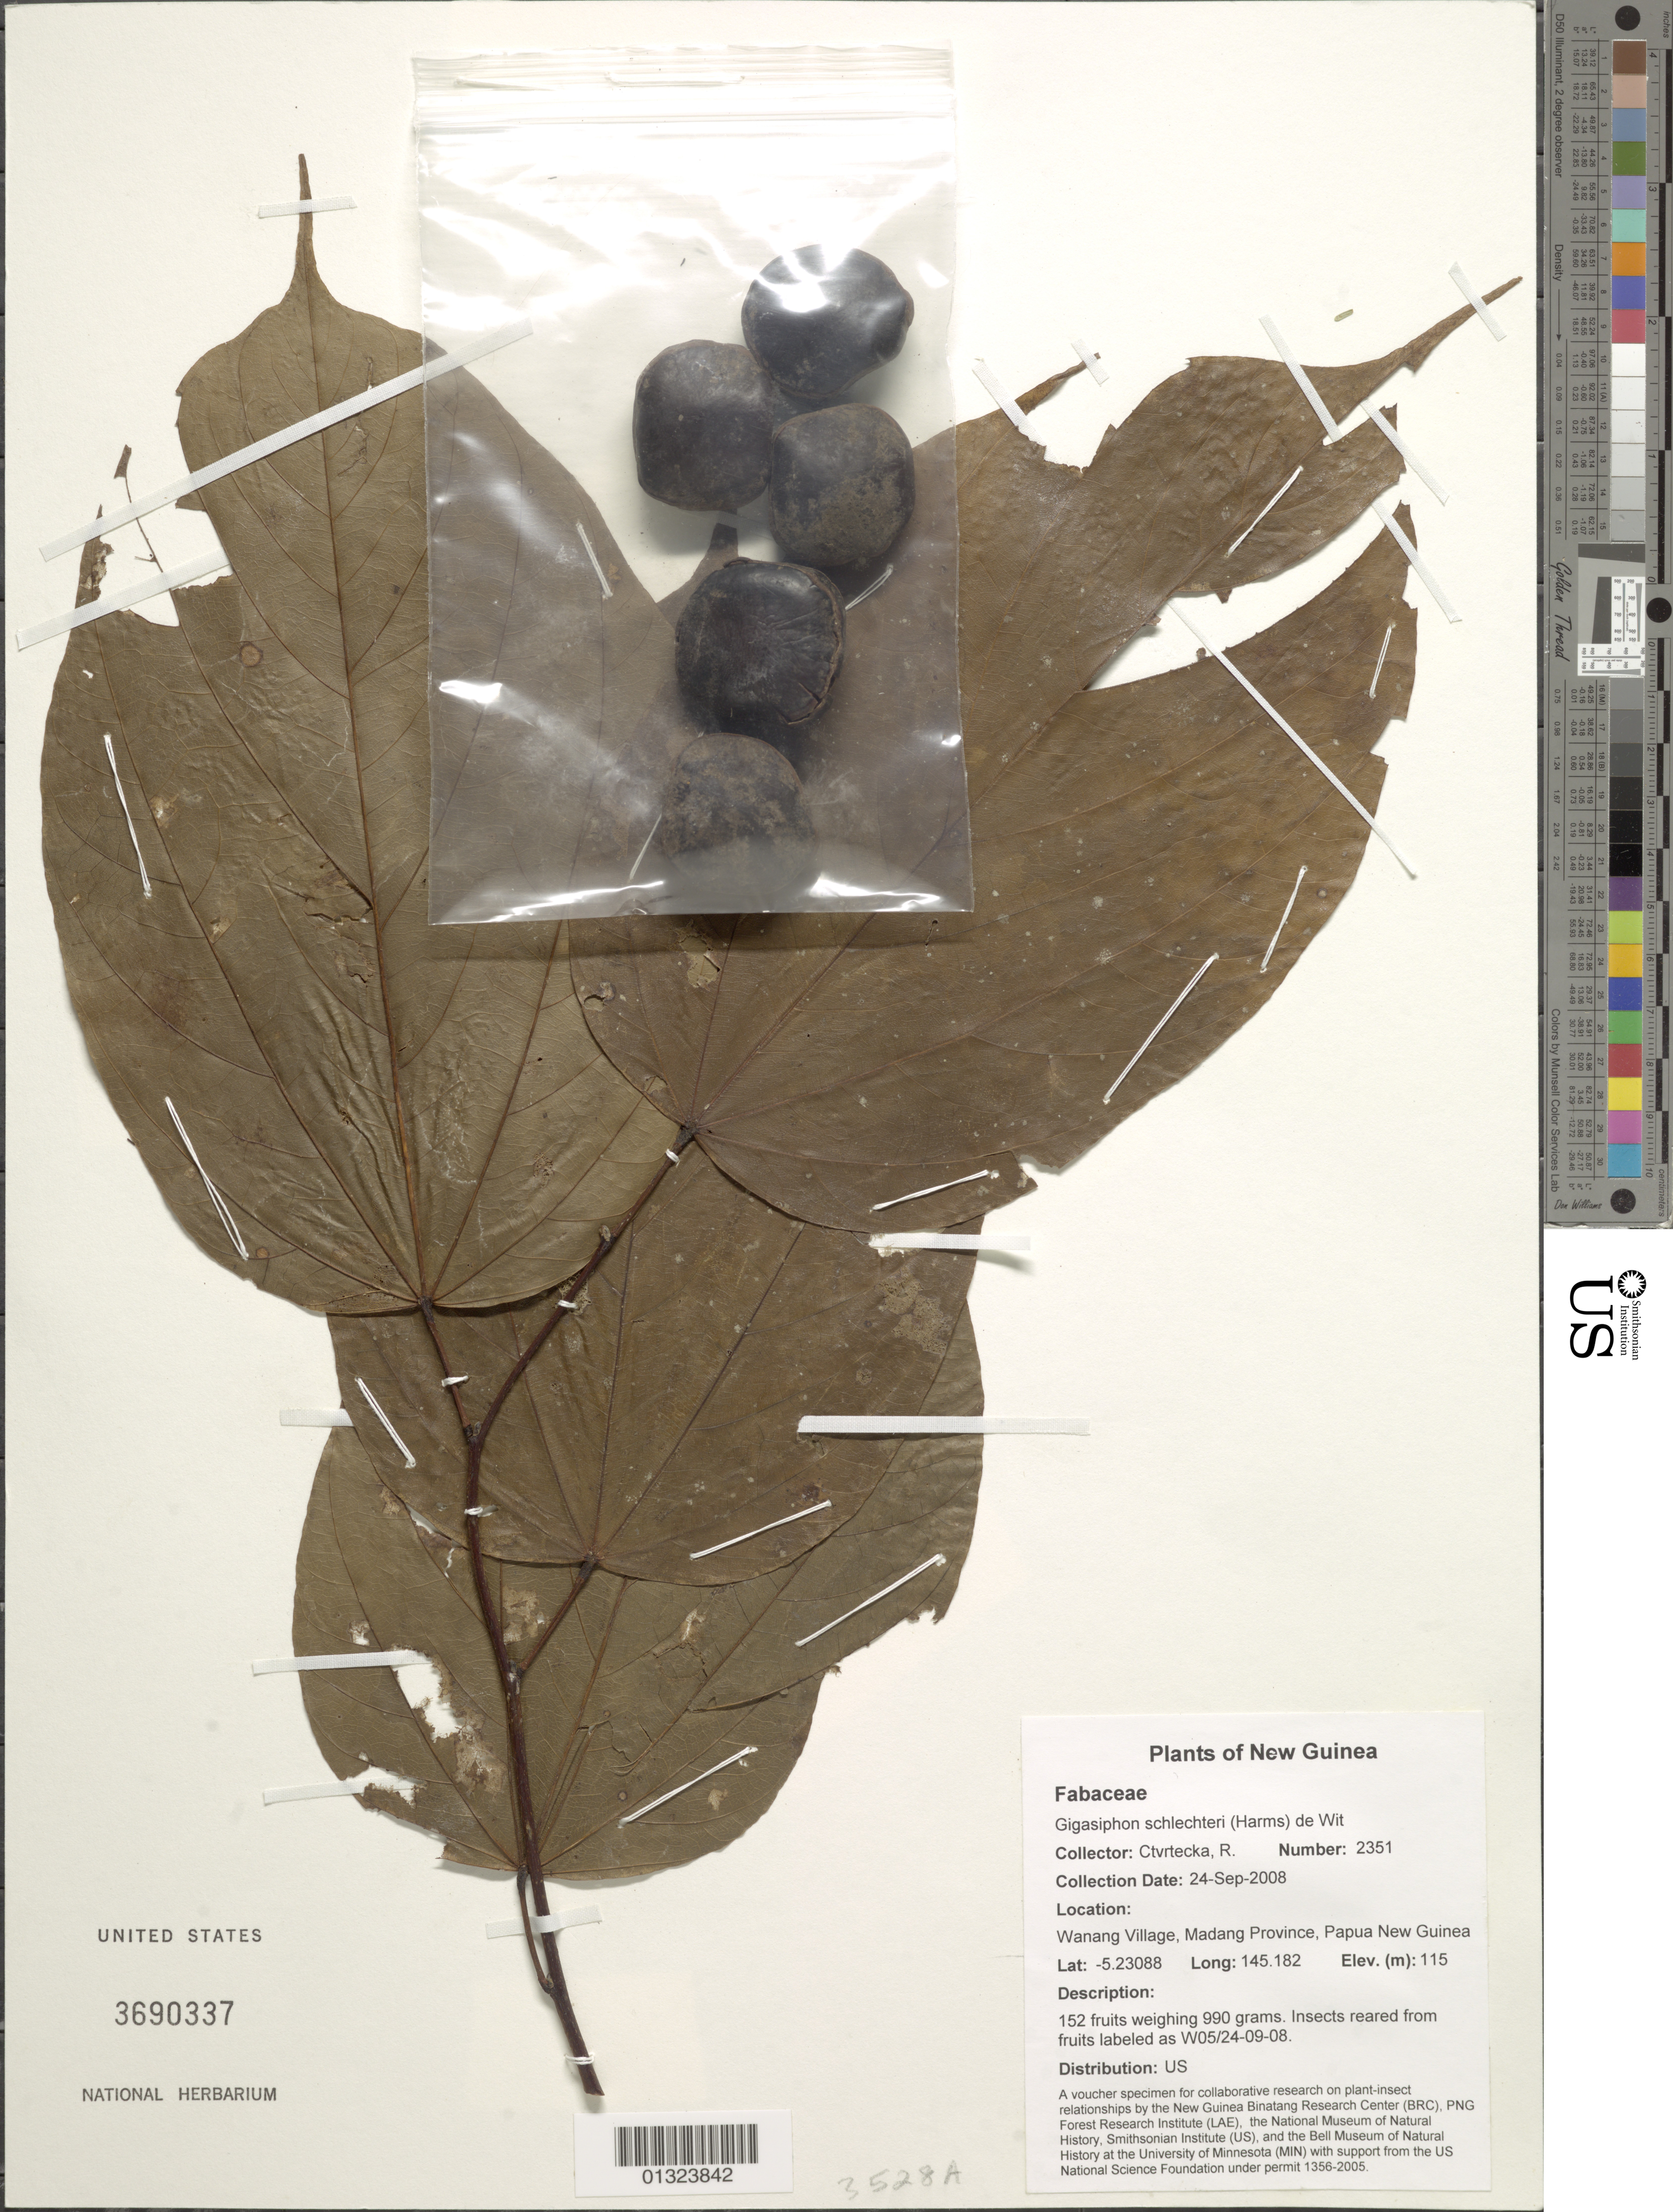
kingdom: Plantae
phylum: Tracheophyta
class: Magnoliopsida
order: Fabales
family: Fabaceae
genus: Gigasiphon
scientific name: Gigasiphon schlechteri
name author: (Harms) de Wit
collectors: R. Ctvrtecka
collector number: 2351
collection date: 2008-09-24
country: Papua New Guinea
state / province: Madang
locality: Wanang Village.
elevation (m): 115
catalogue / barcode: US 3690337